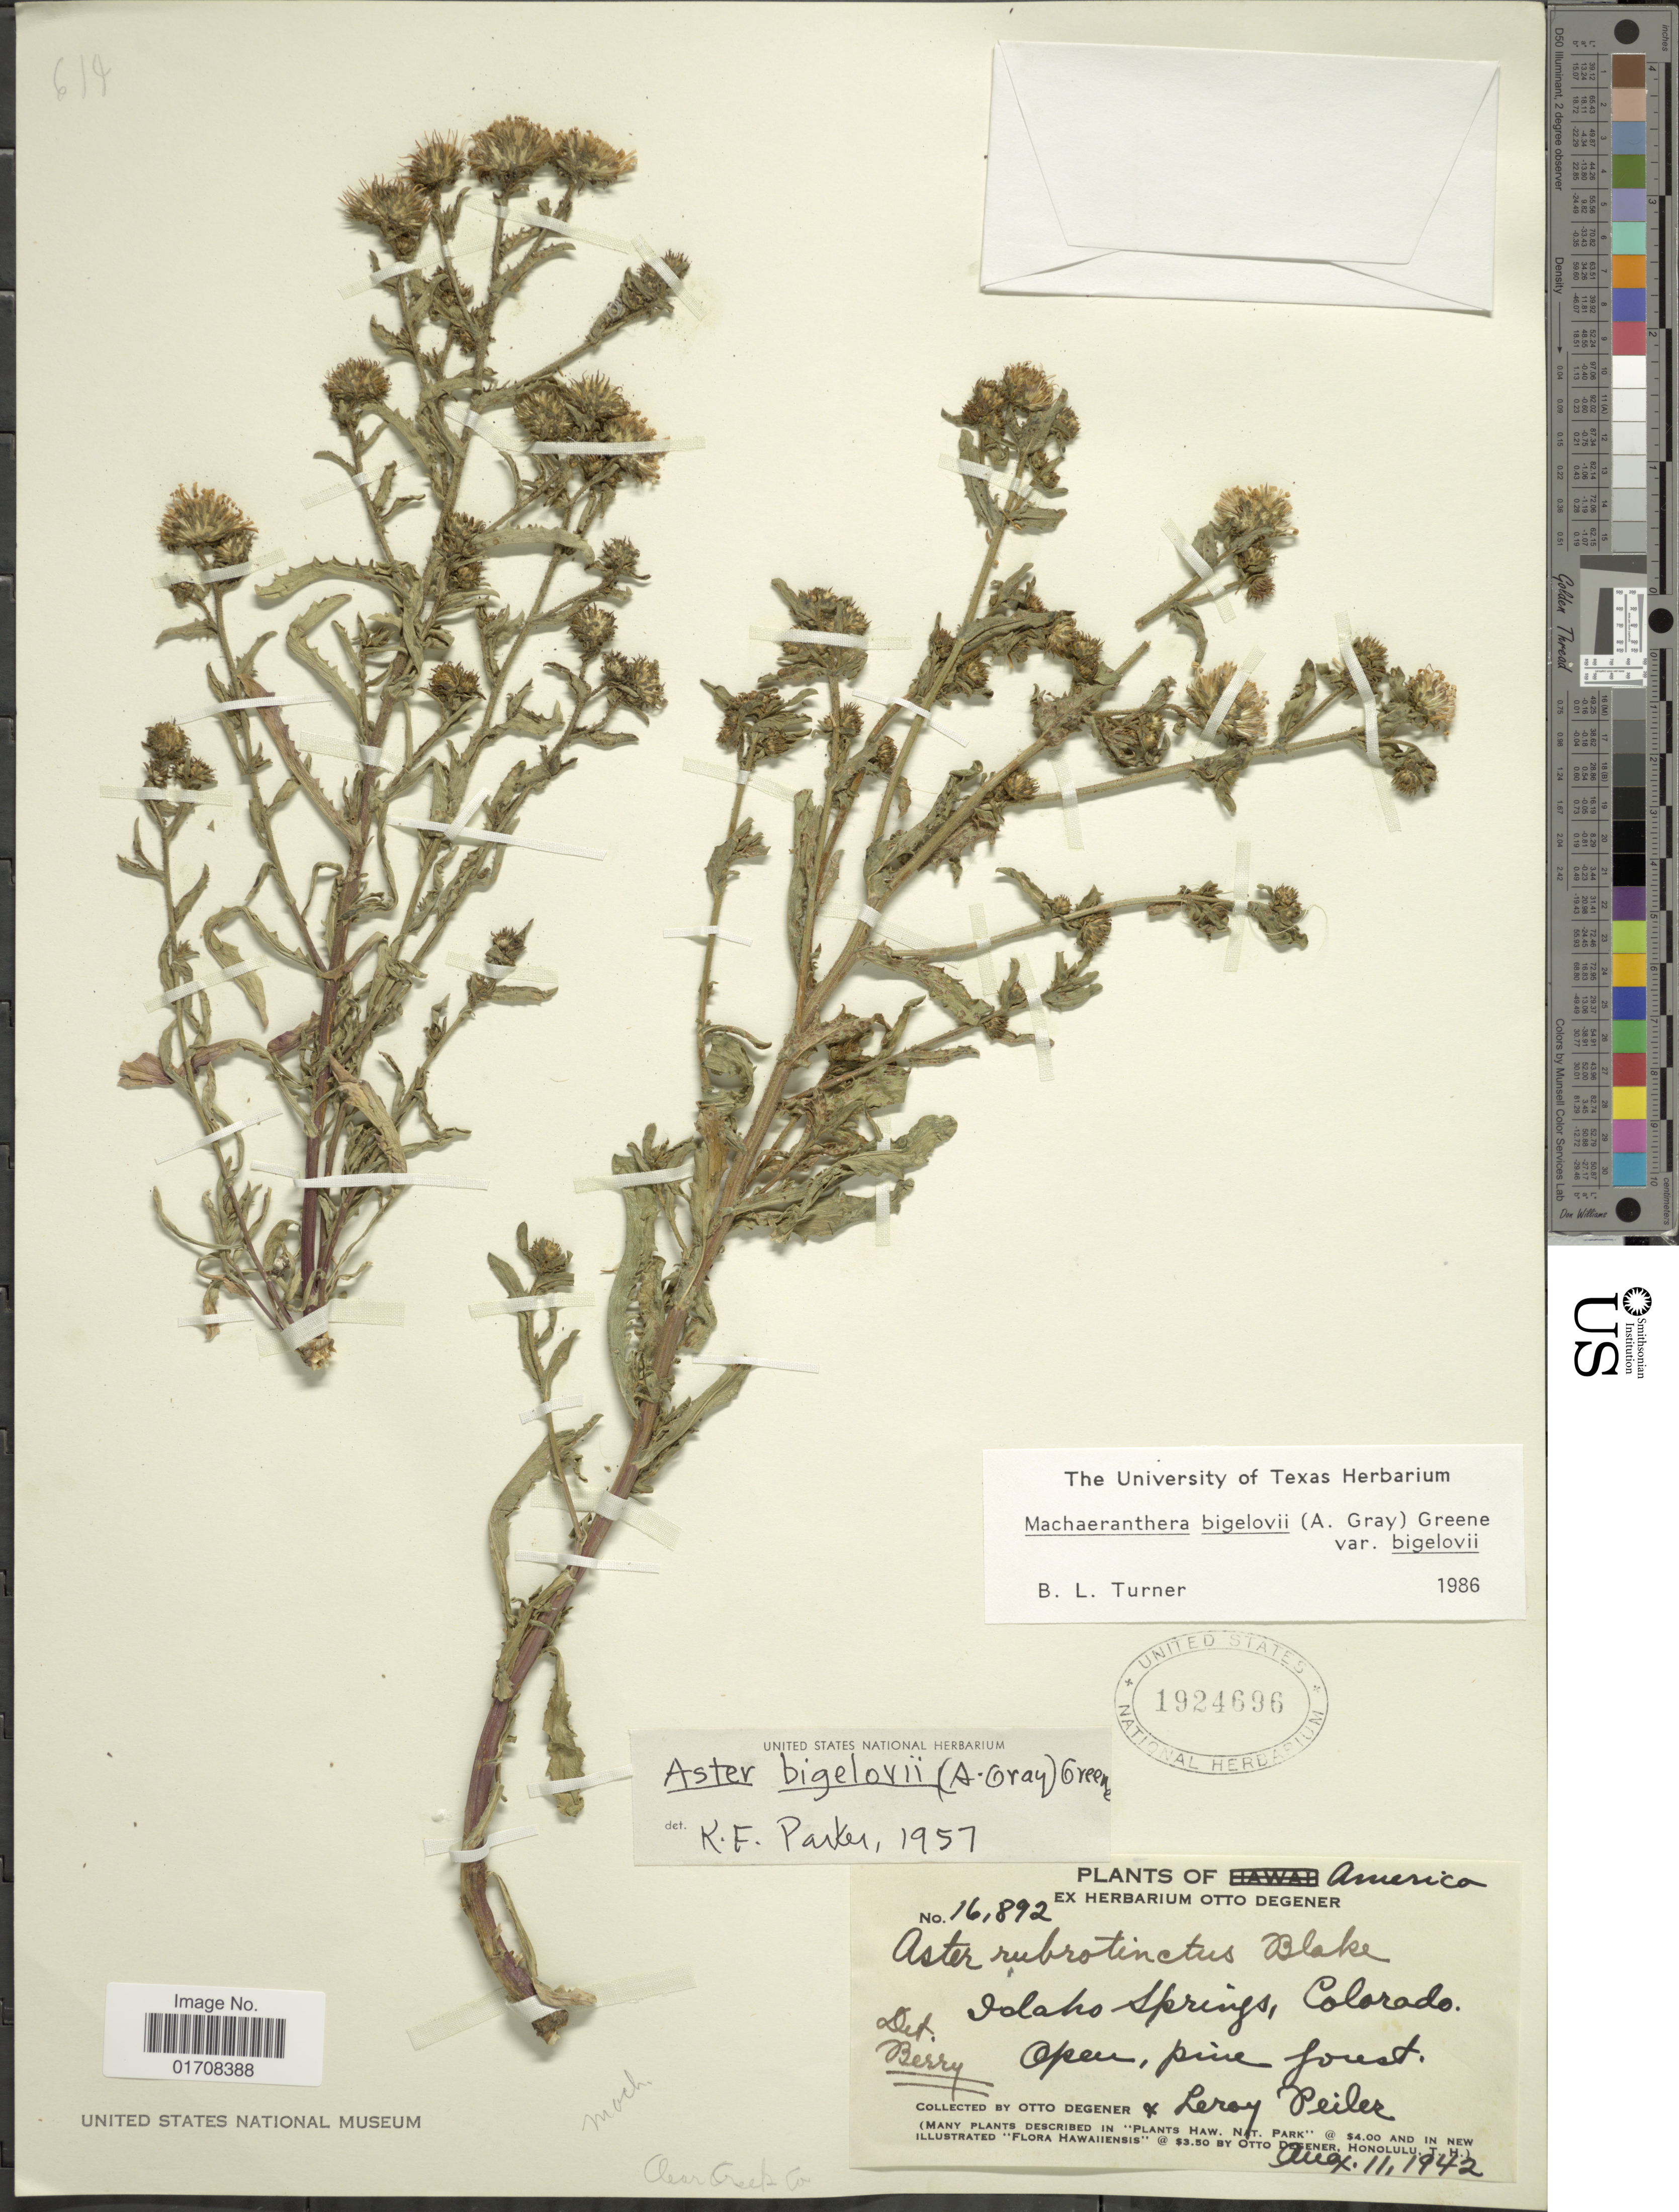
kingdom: Plantae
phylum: Tracheophyta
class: Magnoliopsida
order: Asterales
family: Asteraceae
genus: Machaeranthera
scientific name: Machaeranthera bigelovii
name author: (A. Gray) Greene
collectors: O. Degener & L. Peiler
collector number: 16892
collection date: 1942-08-11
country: United States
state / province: Colorado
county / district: Clear Creek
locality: Idaho Springs, Clear Creek Co.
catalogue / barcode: US 1924696